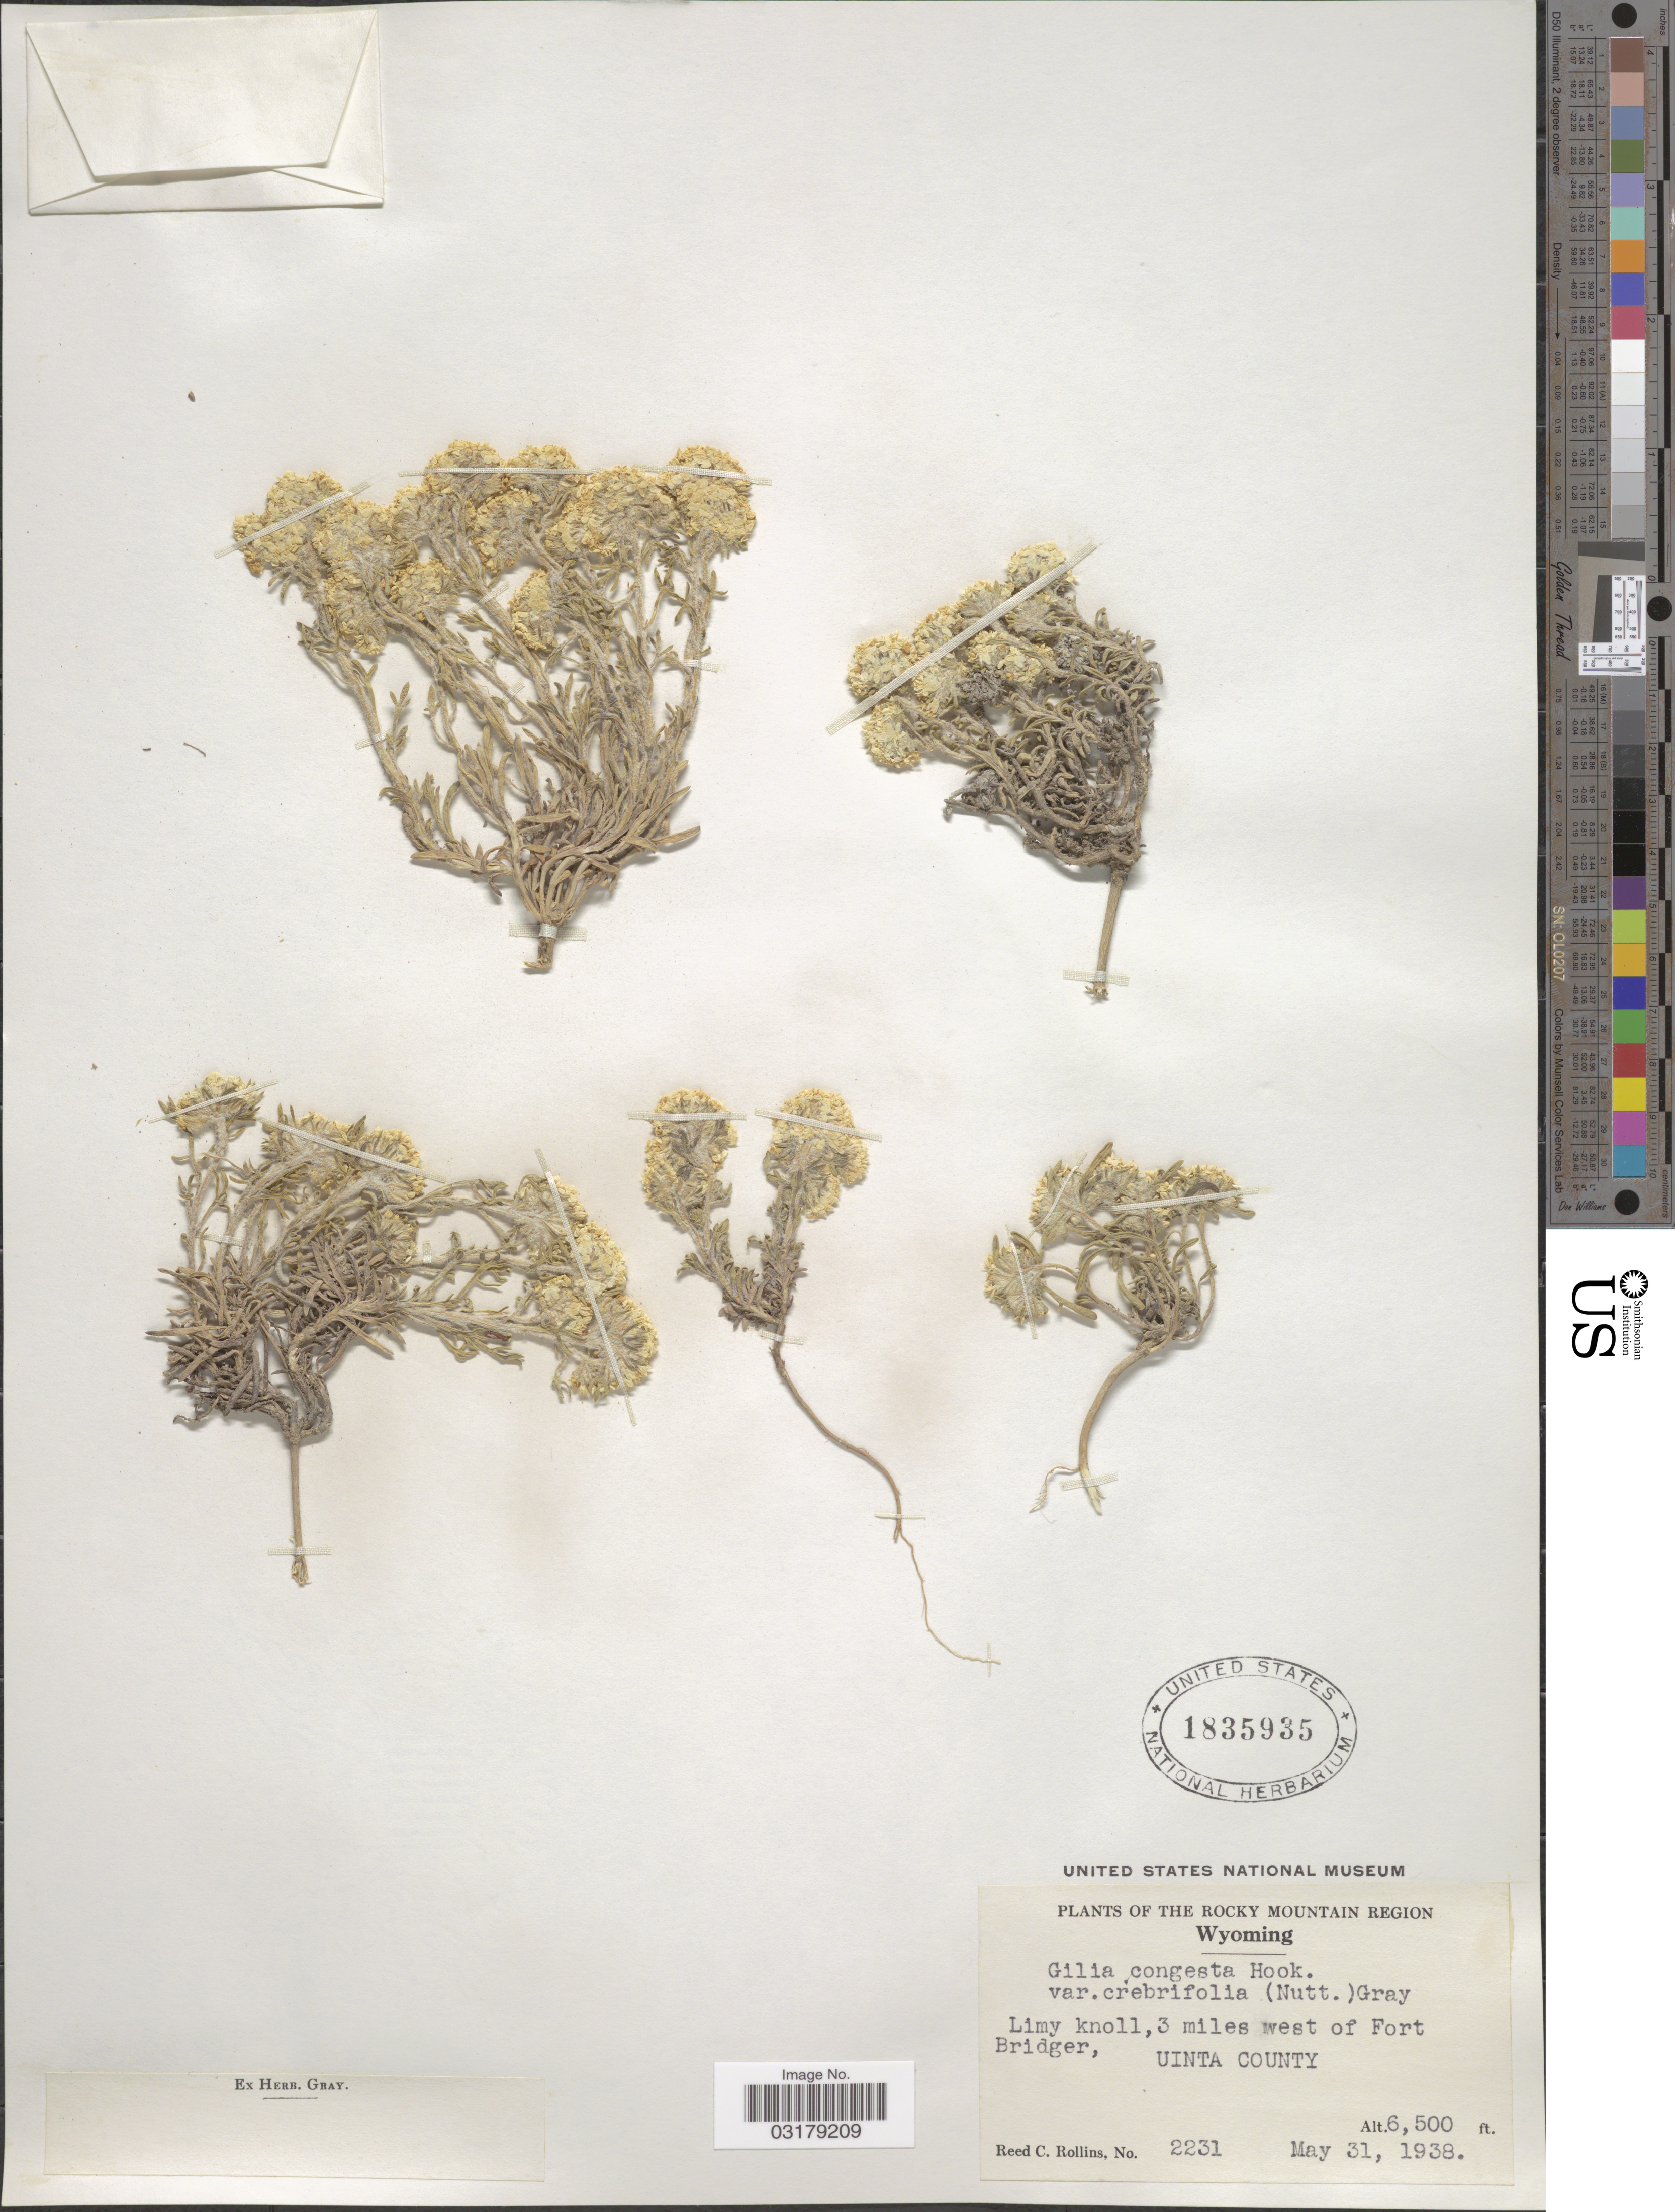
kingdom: Plantae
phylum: Tracheophyta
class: Magnoliopsida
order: Ericales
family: Polemoniaceae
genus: Ipomopsis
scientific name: Ipomopsis congesta var. crebrifolia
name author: (Nutt.) S.L. Welsh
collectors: R. C. Rollins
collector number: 2231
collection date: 1938-05-31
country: United States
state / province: Wyoming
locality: The Rocky Mountain Region. Limy knoll, 3 miles west of Fort Bridger, Uinta County.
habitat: limy knoll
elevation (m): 1981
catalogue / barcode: US 1835935